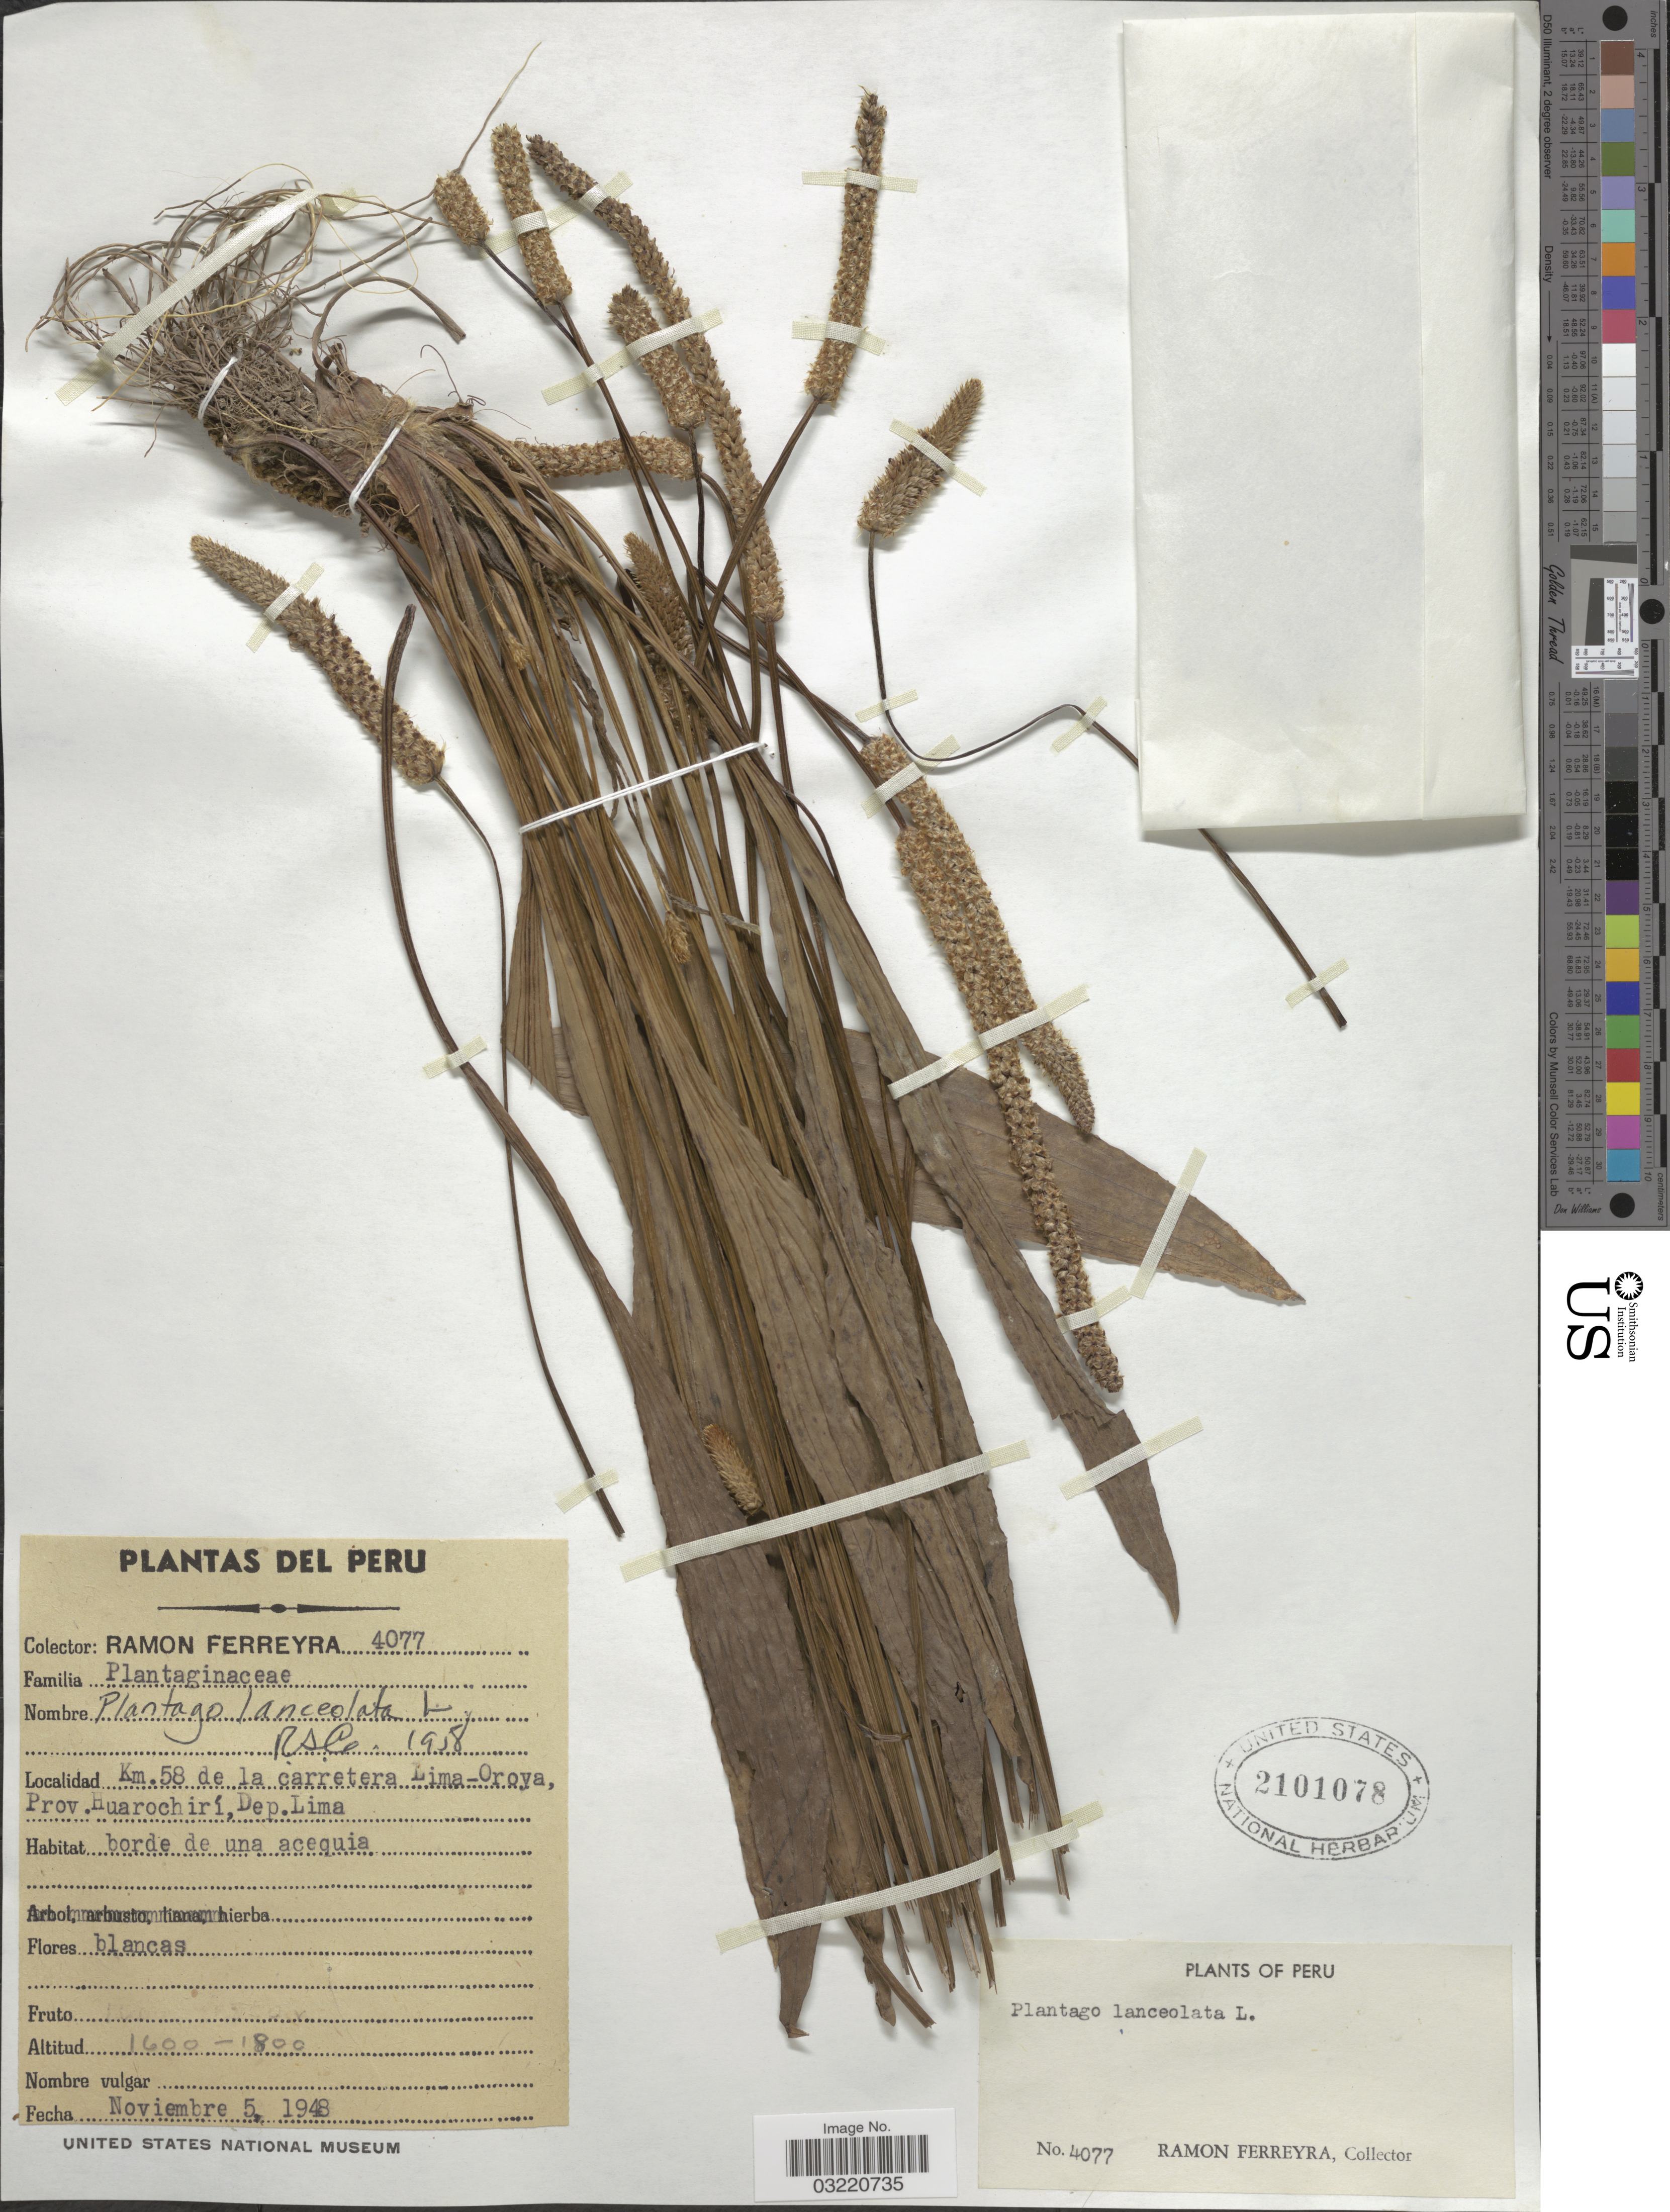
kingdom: Plantae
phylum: Tracheophyta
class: Magnoliopsida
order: Lamiales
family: Plantaginaceae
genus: Plantago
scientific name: Plantago lanceolata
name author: L.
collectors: R. A. Ferreyra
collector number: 4077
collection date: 1948-11-05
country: Peru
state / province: Lima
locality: Km. 58 de la carretera Lima-Oroya, Prov. Huarochirí, Dep. Lima.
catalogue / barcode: US 2101078